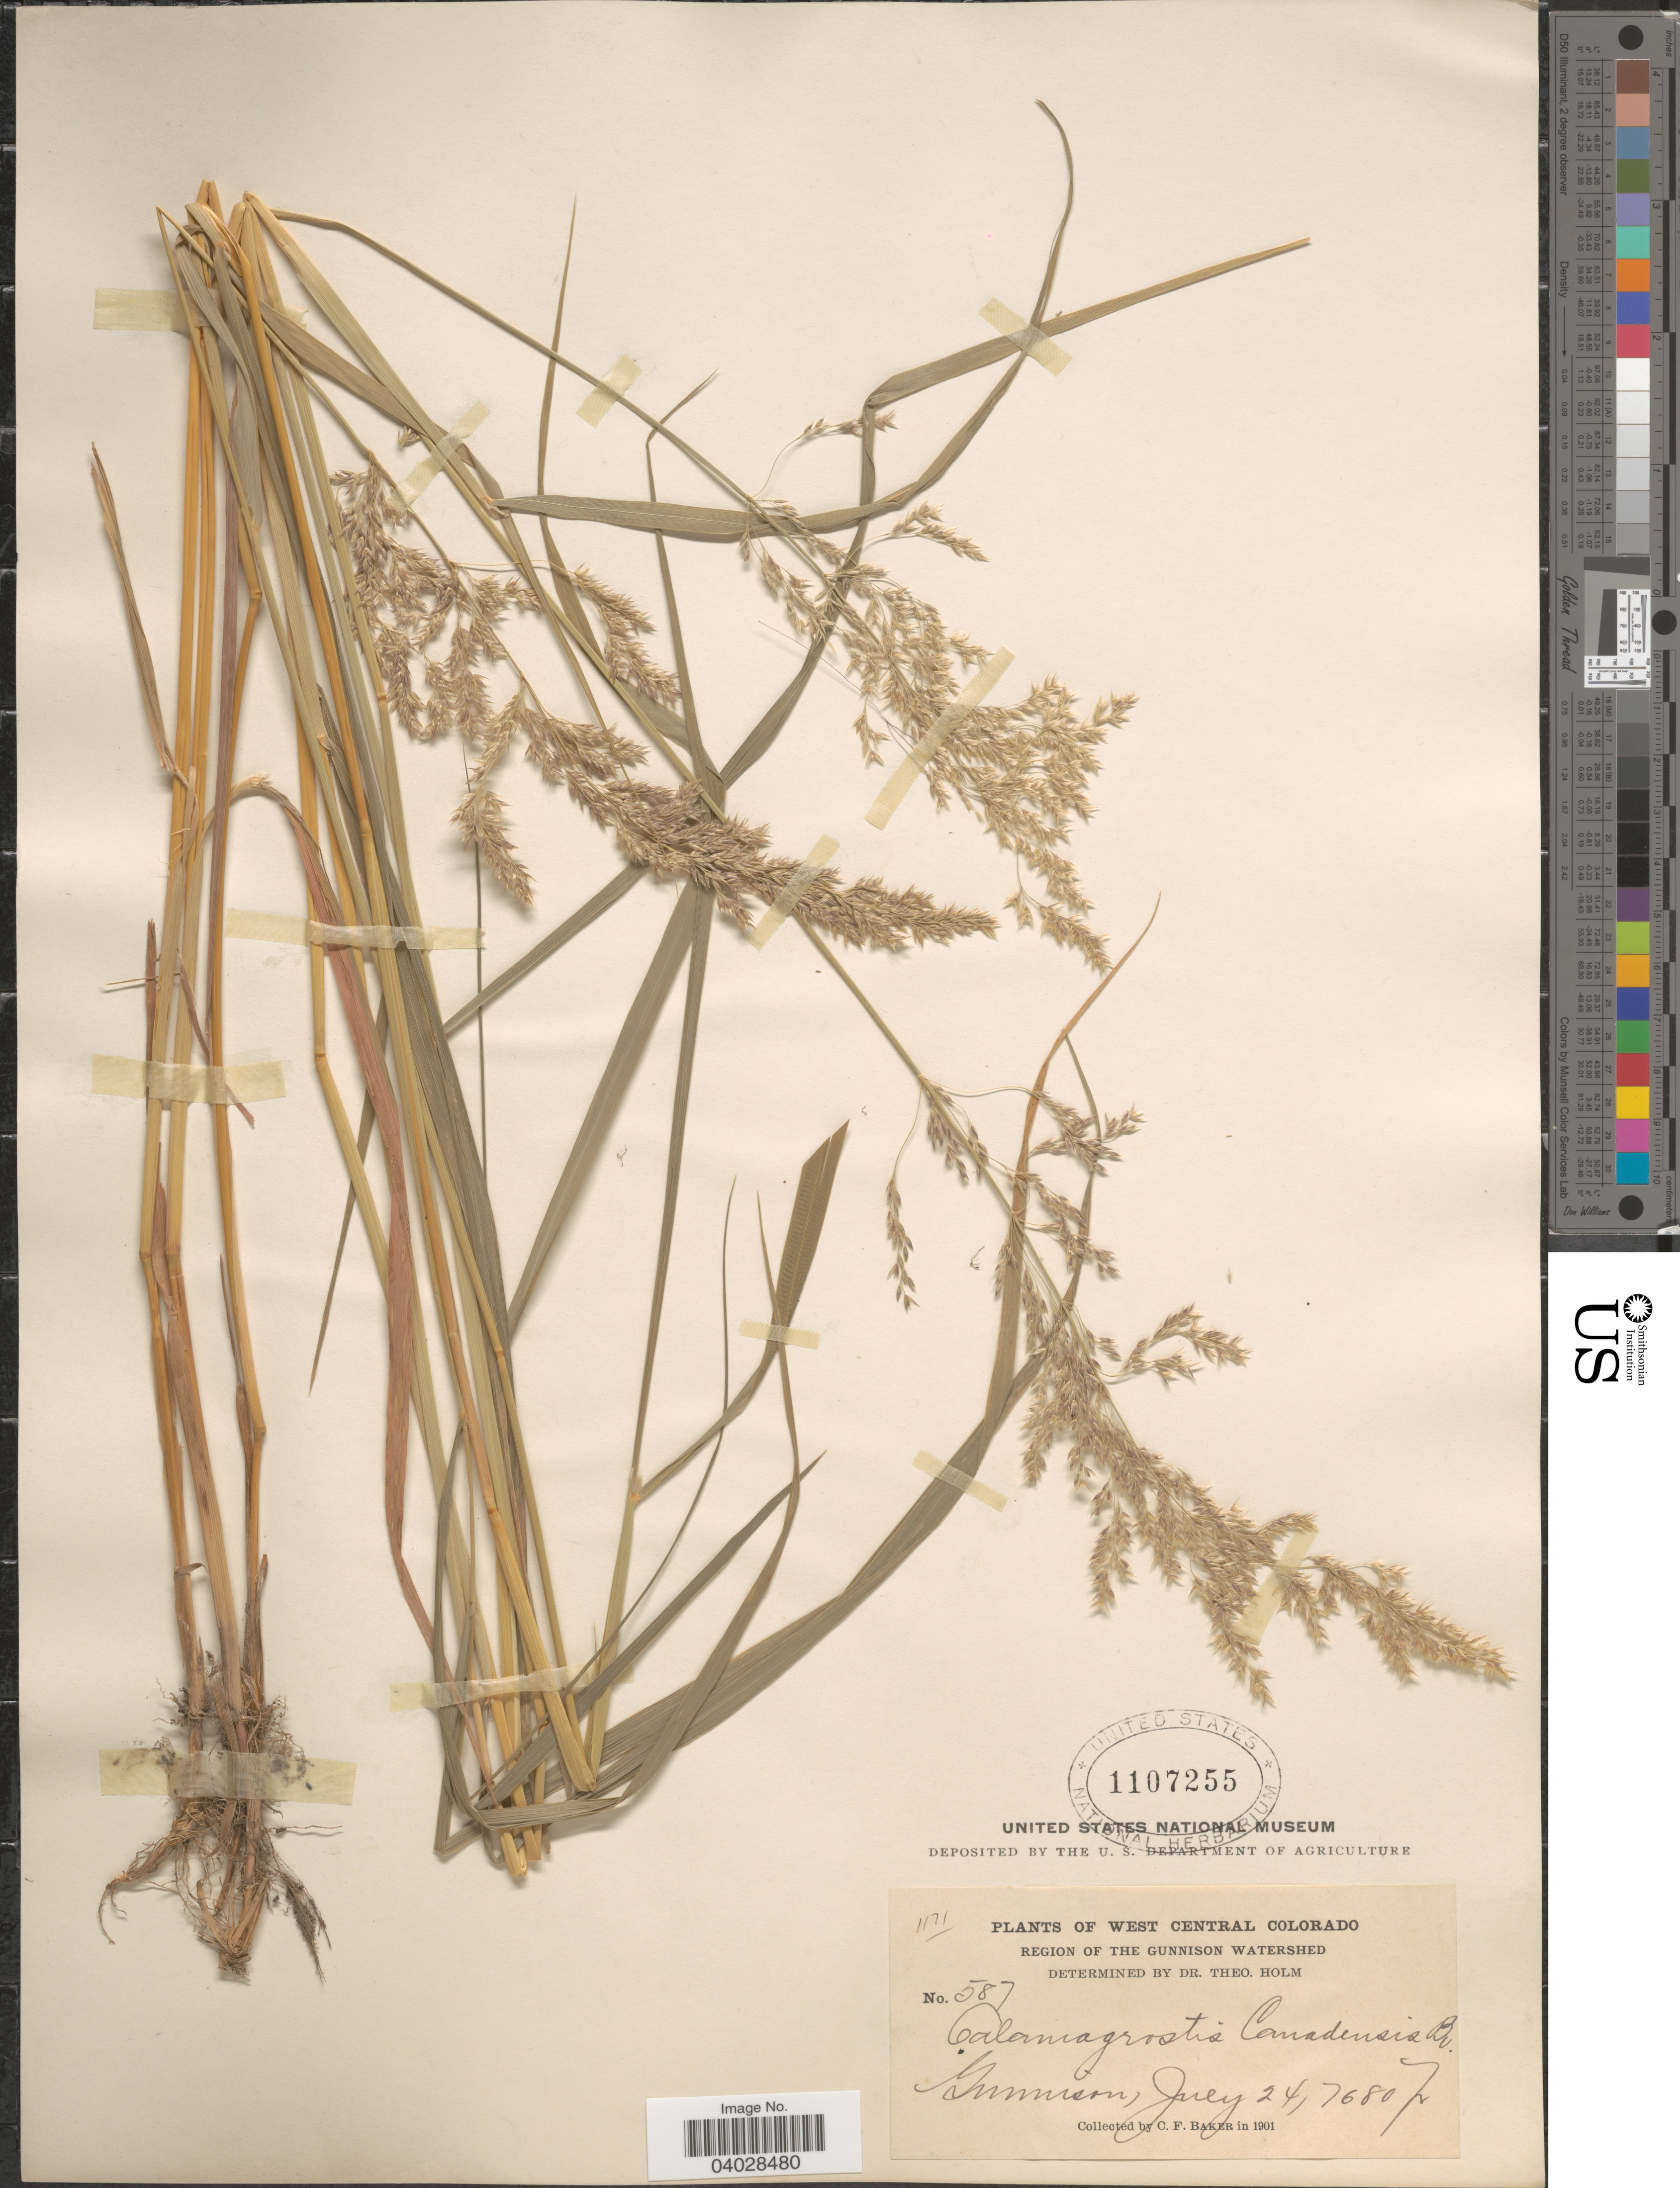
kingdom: Plantae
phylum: Tracheophyta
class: Liliopsida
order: Poales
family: Poaceae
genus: Calamagrostis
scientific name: Calamagrostis canadensis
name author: (Michx.) P. Beauv.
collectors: C. F. Baker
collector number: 587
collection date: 1901-07-24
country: United States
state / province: Colorado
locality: West Central Colorado. Region of the Gunnison Watershed. Gunnison.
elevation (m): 2341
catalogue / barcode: US 1107255